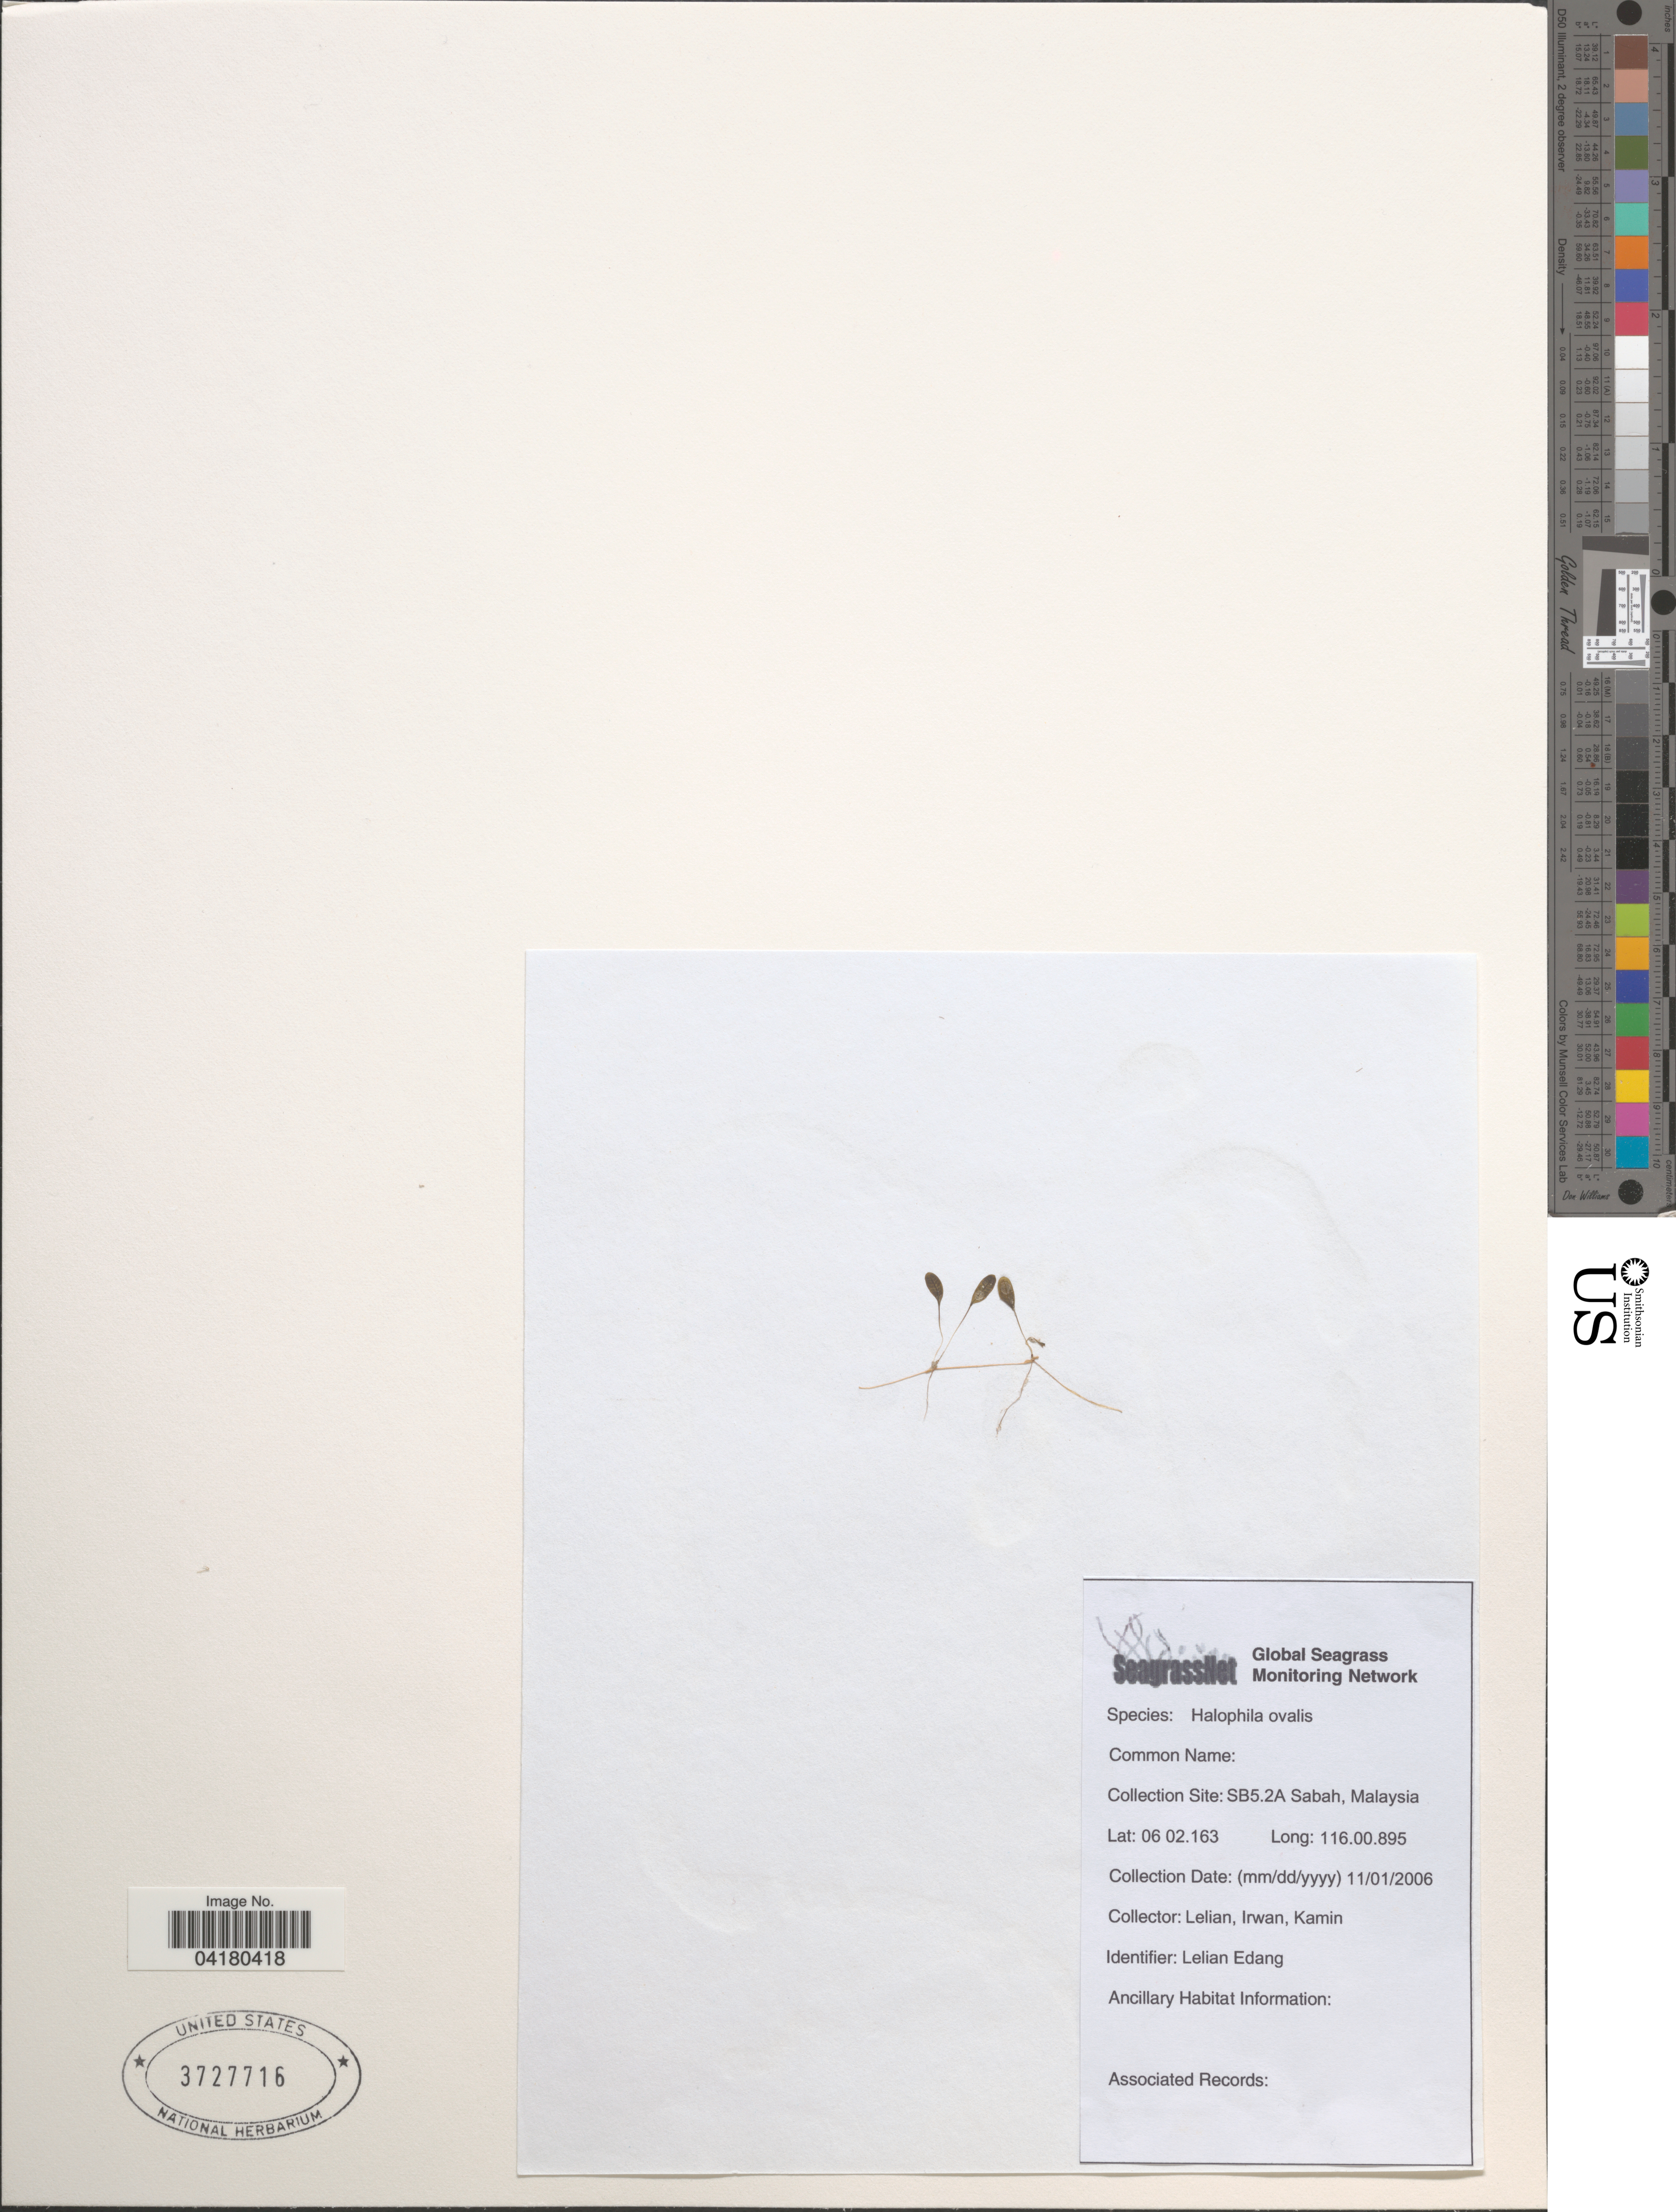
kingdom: Plantae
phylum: Tracheophyta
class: Liliopsida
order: Alismatales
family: Hydrocharitaceae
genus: Halophila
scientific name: Halophila ovalis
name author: (R. Br.) Hook. f.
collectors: Lelian, Irwan & Kamin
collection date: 2006-01-11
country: Malaysia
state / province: Sabah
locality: Collection Site: SB5.2A.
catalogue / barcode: US 3727716